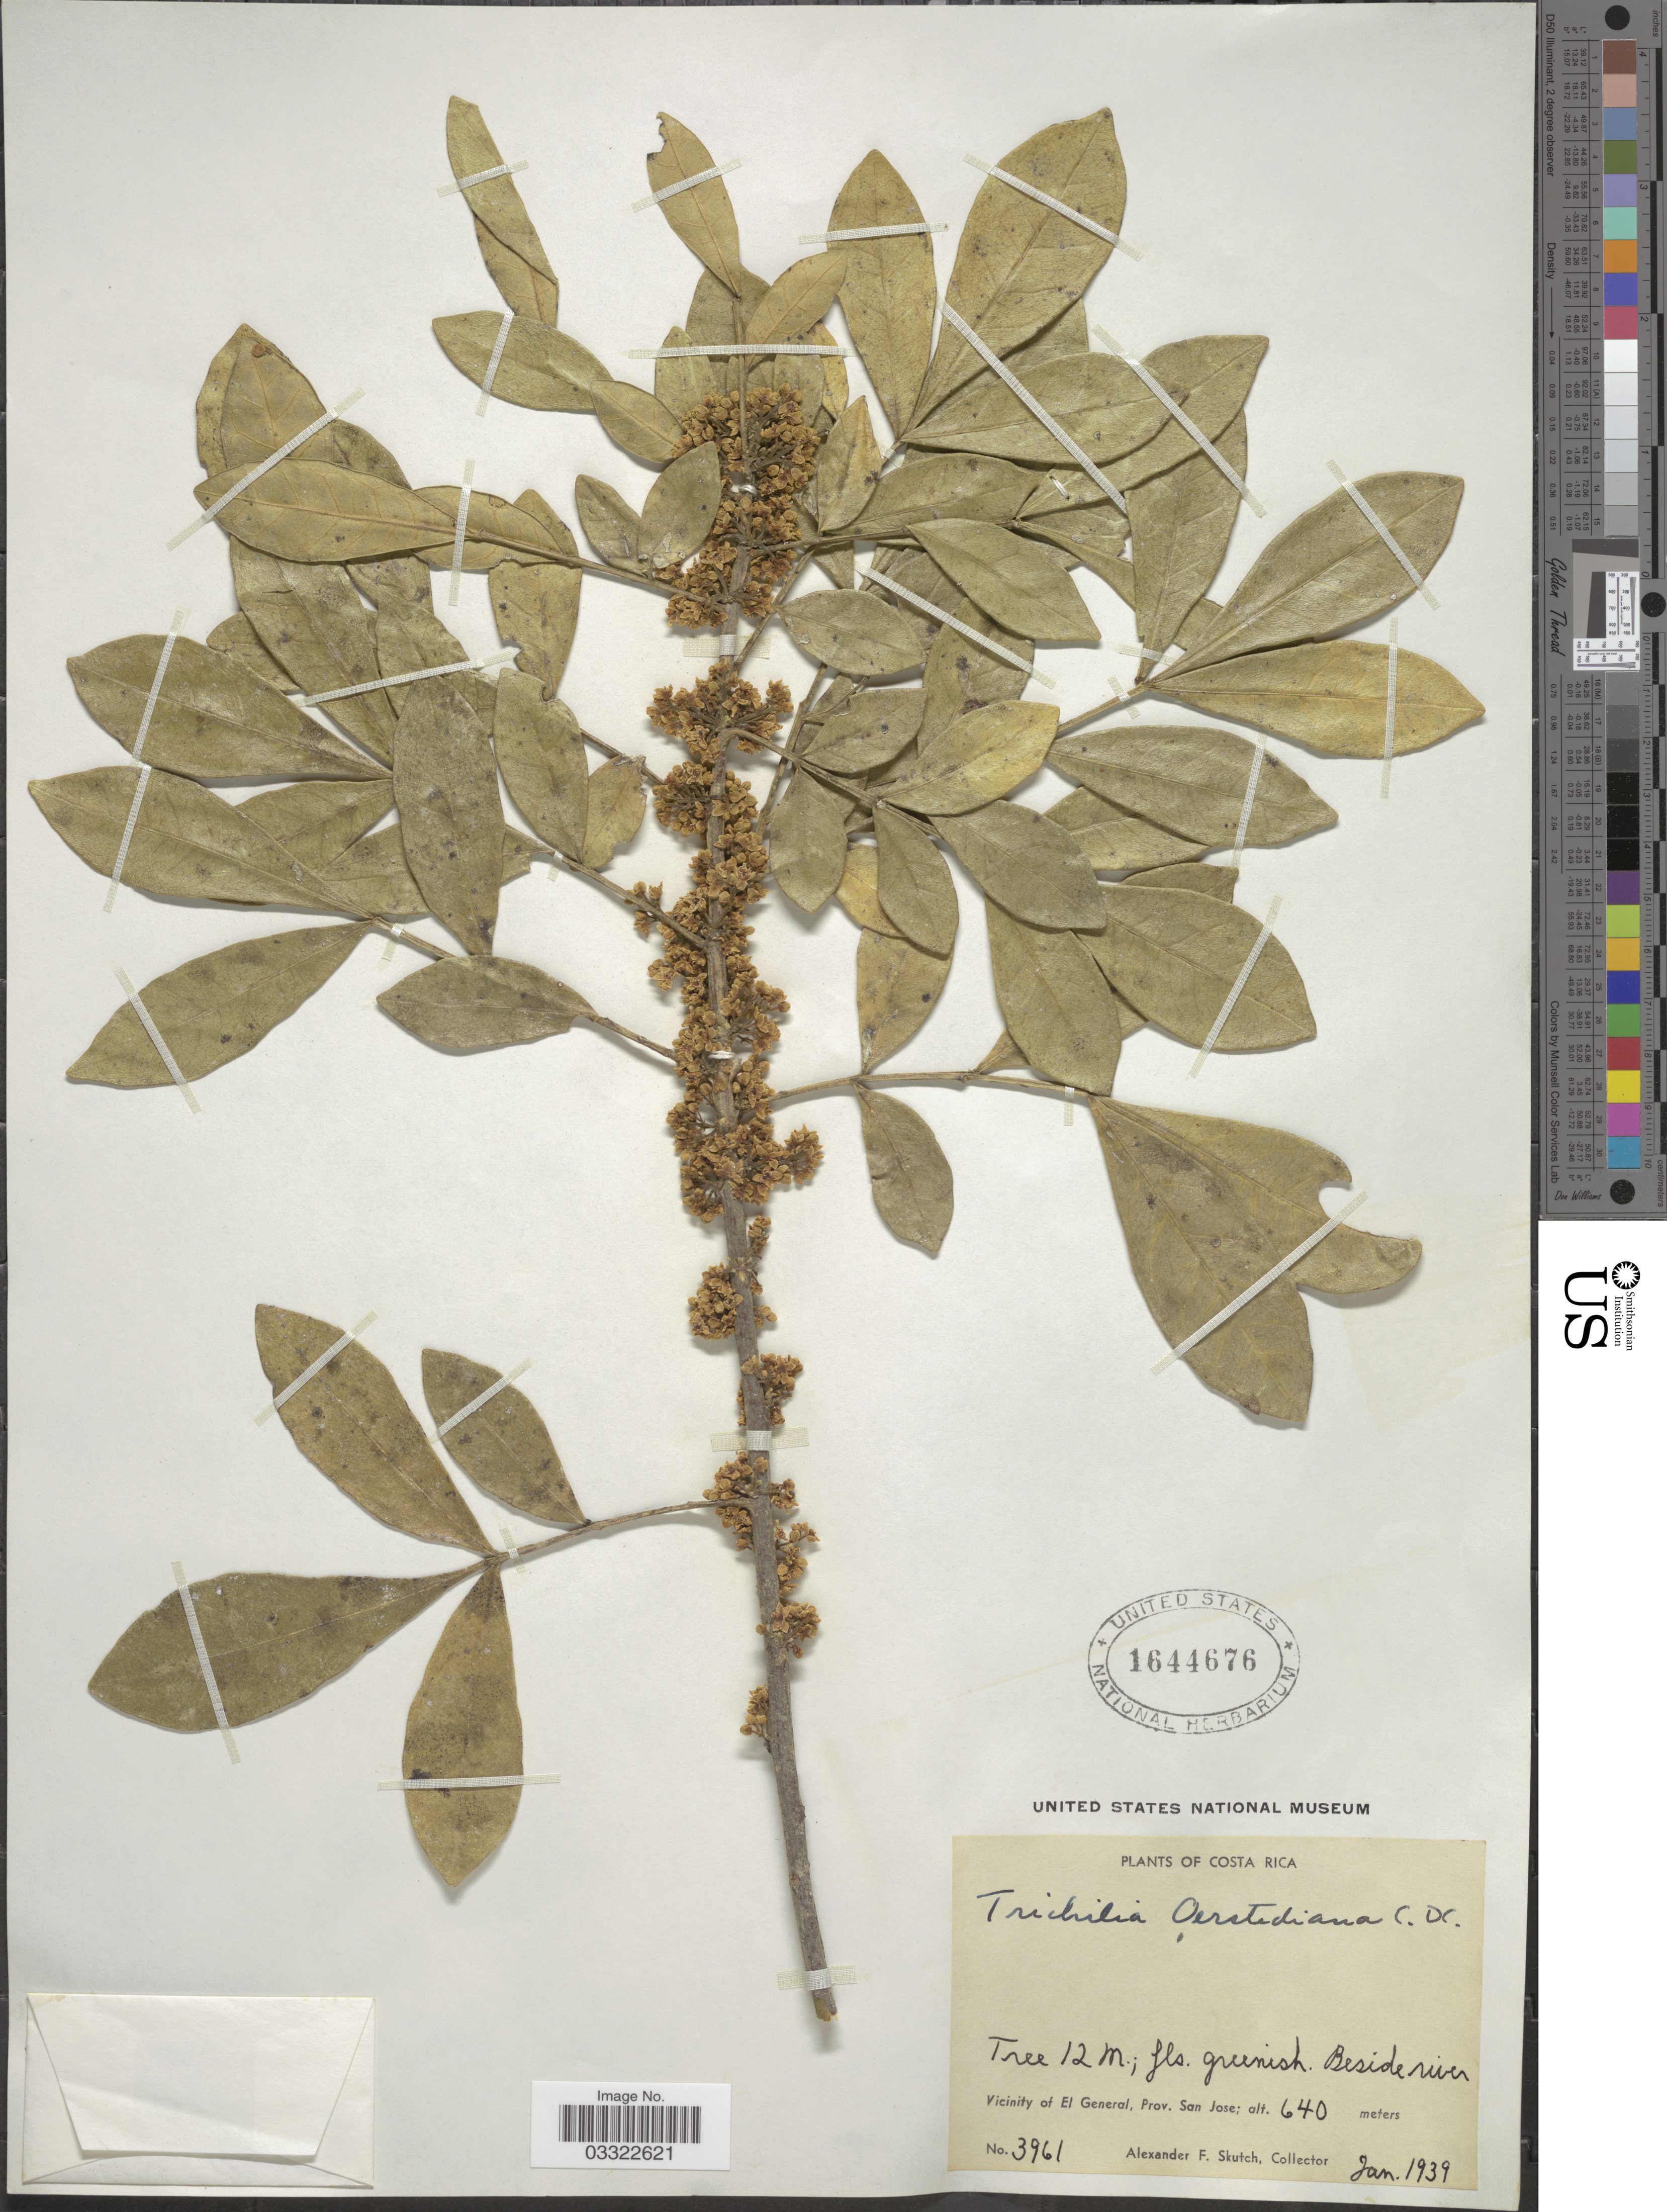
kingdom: Plantae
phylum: Tracheophyta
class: Magnoliopsida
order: Sapindales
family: Meliaceae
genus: Trichilia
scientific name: Trichilia oerstediana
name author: C. DC.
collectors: A. F. Skutch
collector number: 3961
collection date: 1939-01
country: Costa Rica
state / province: San José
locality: Vicinity of El General.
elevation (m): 640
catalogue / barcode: US 1644676